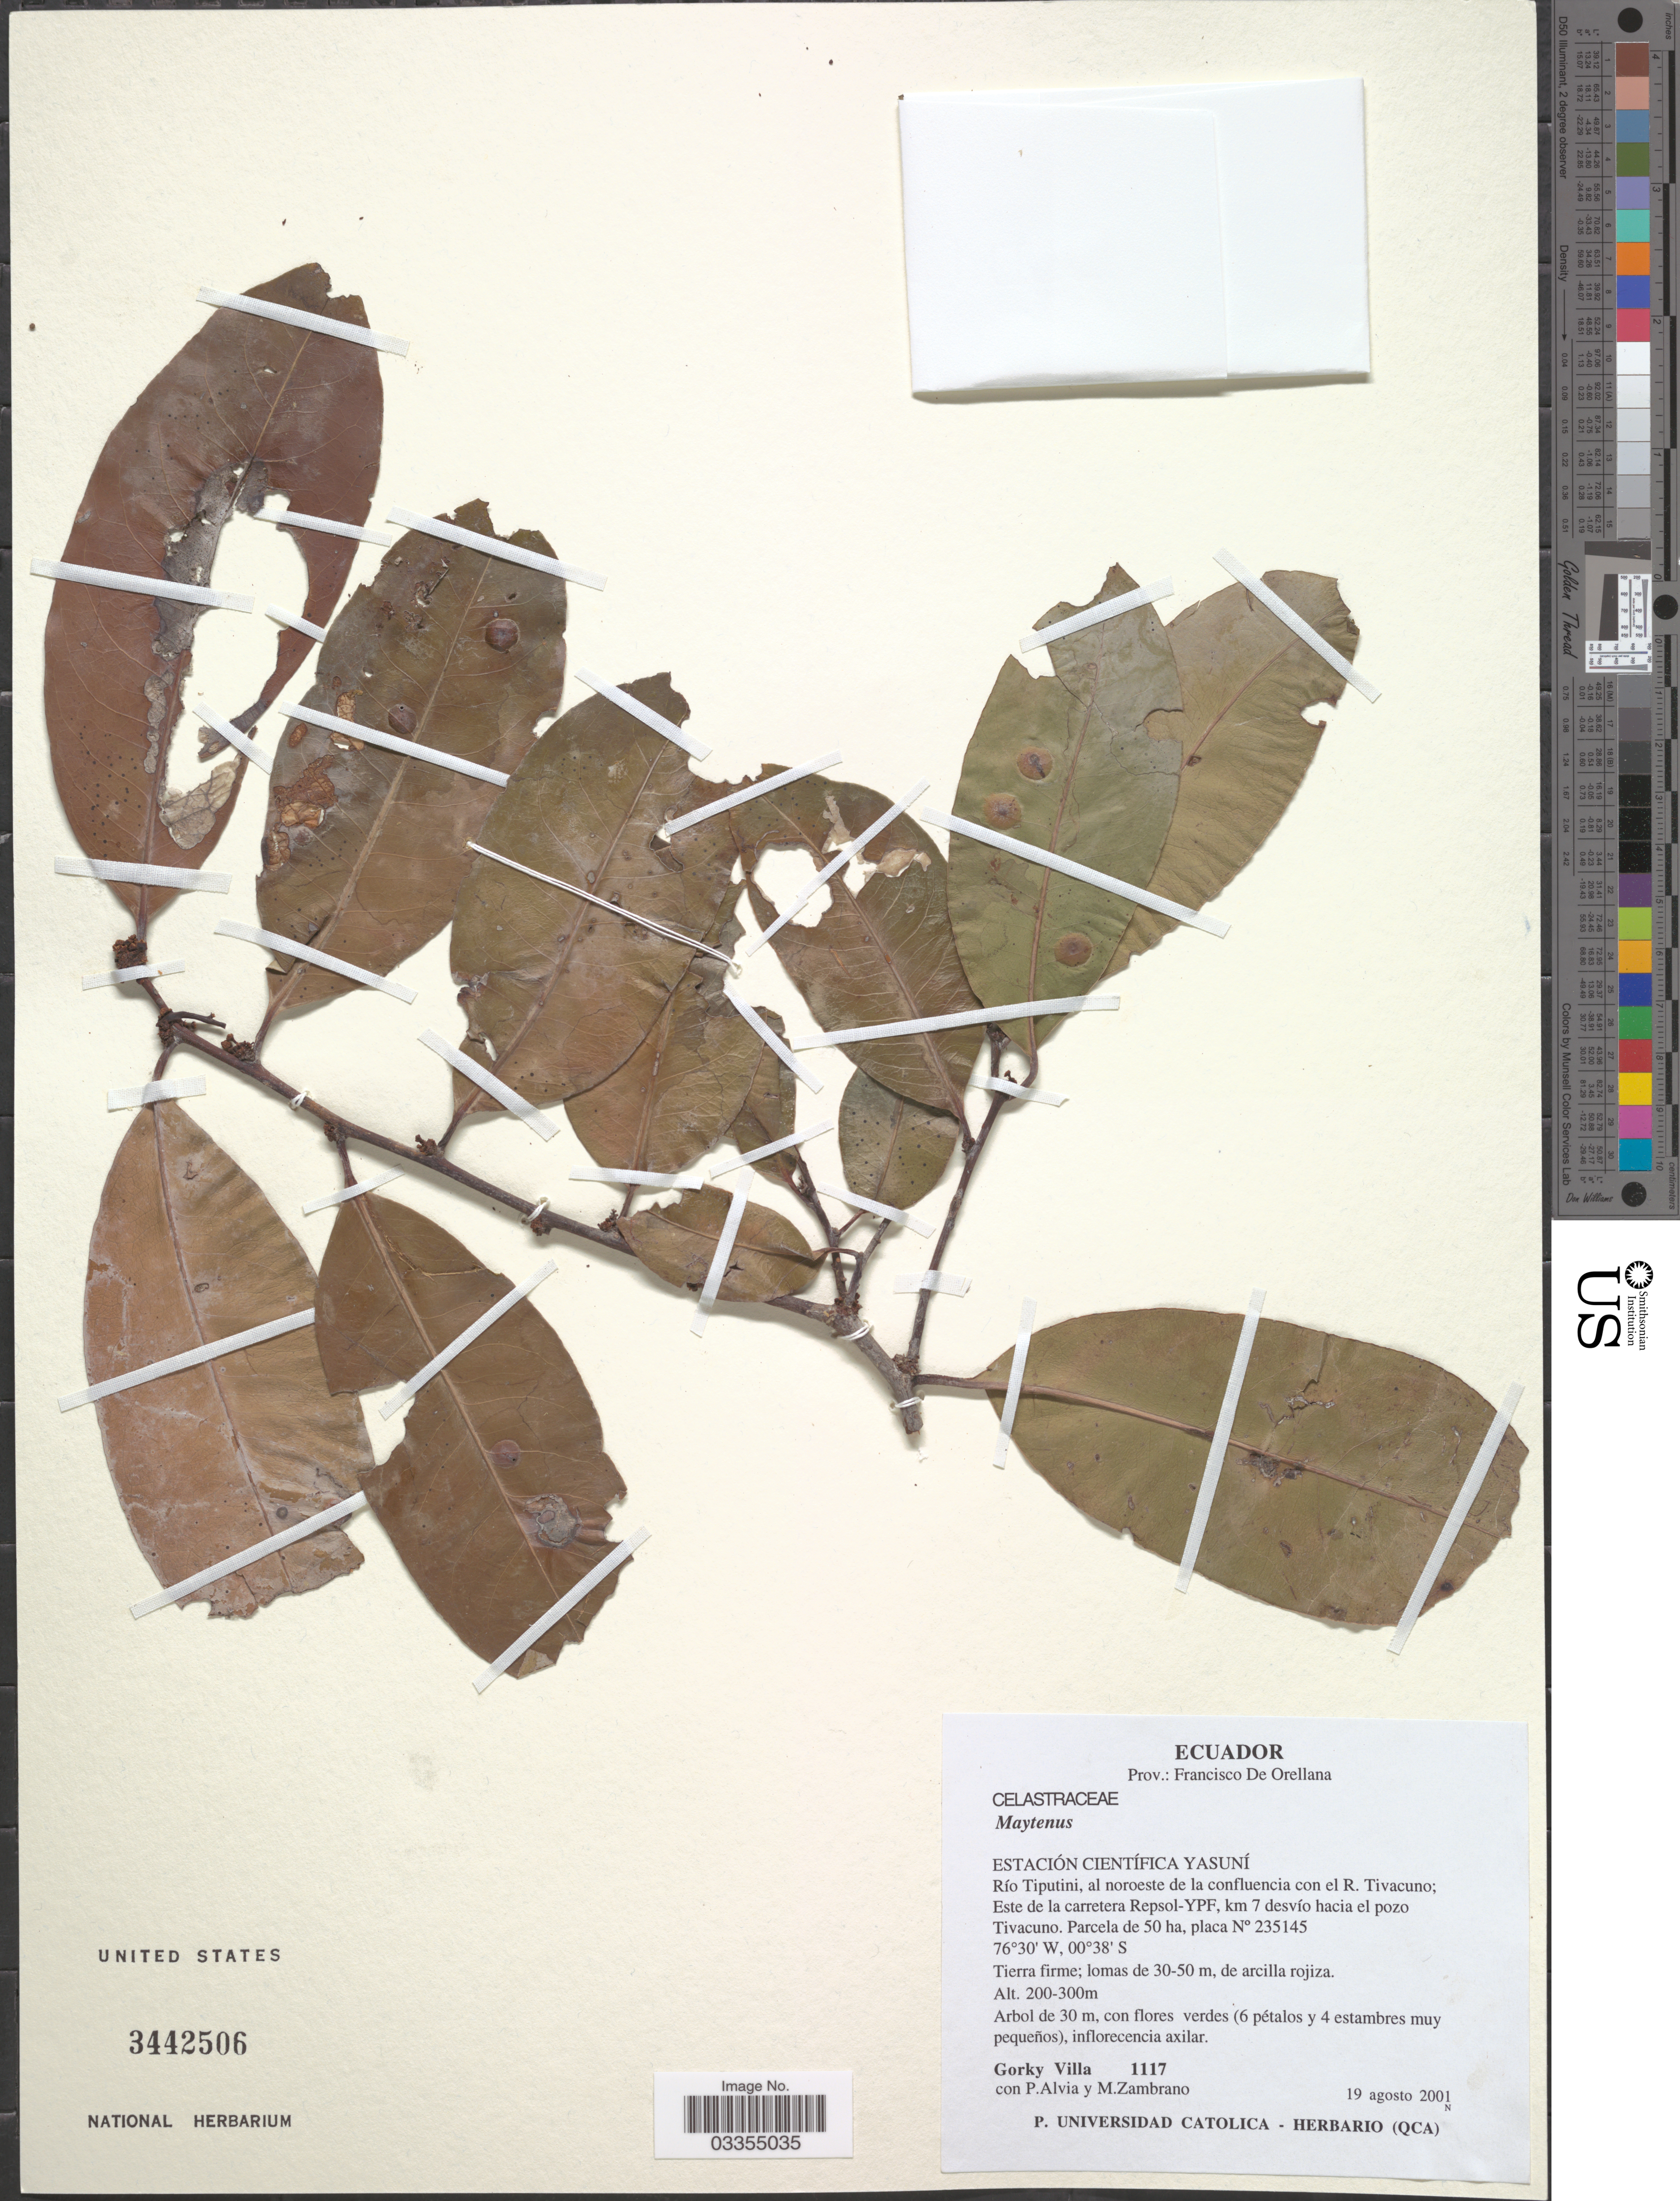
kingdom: Plantae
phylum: Tracheophyta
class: Magnoliopsida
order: Celastrales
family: Celastraceae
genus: Maytenus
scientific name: Maytenus sp.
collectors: G. Villa, P. Alvia & M. Zambrano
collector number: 1117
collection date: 2001-08-19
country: Ecuador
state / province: Orellana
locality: Prov.: Francisco De Orellana. Estación Científica Yasuní. Río Tiputini, al noroest de la confluencia con el R. Tivacuno; Este de la carretera Respol-YPF, km 7 desvío hacia el pozo Tivacuno. Parcela de 50 ha, placa No. 235145.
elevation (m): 200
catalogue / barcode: US 3442506